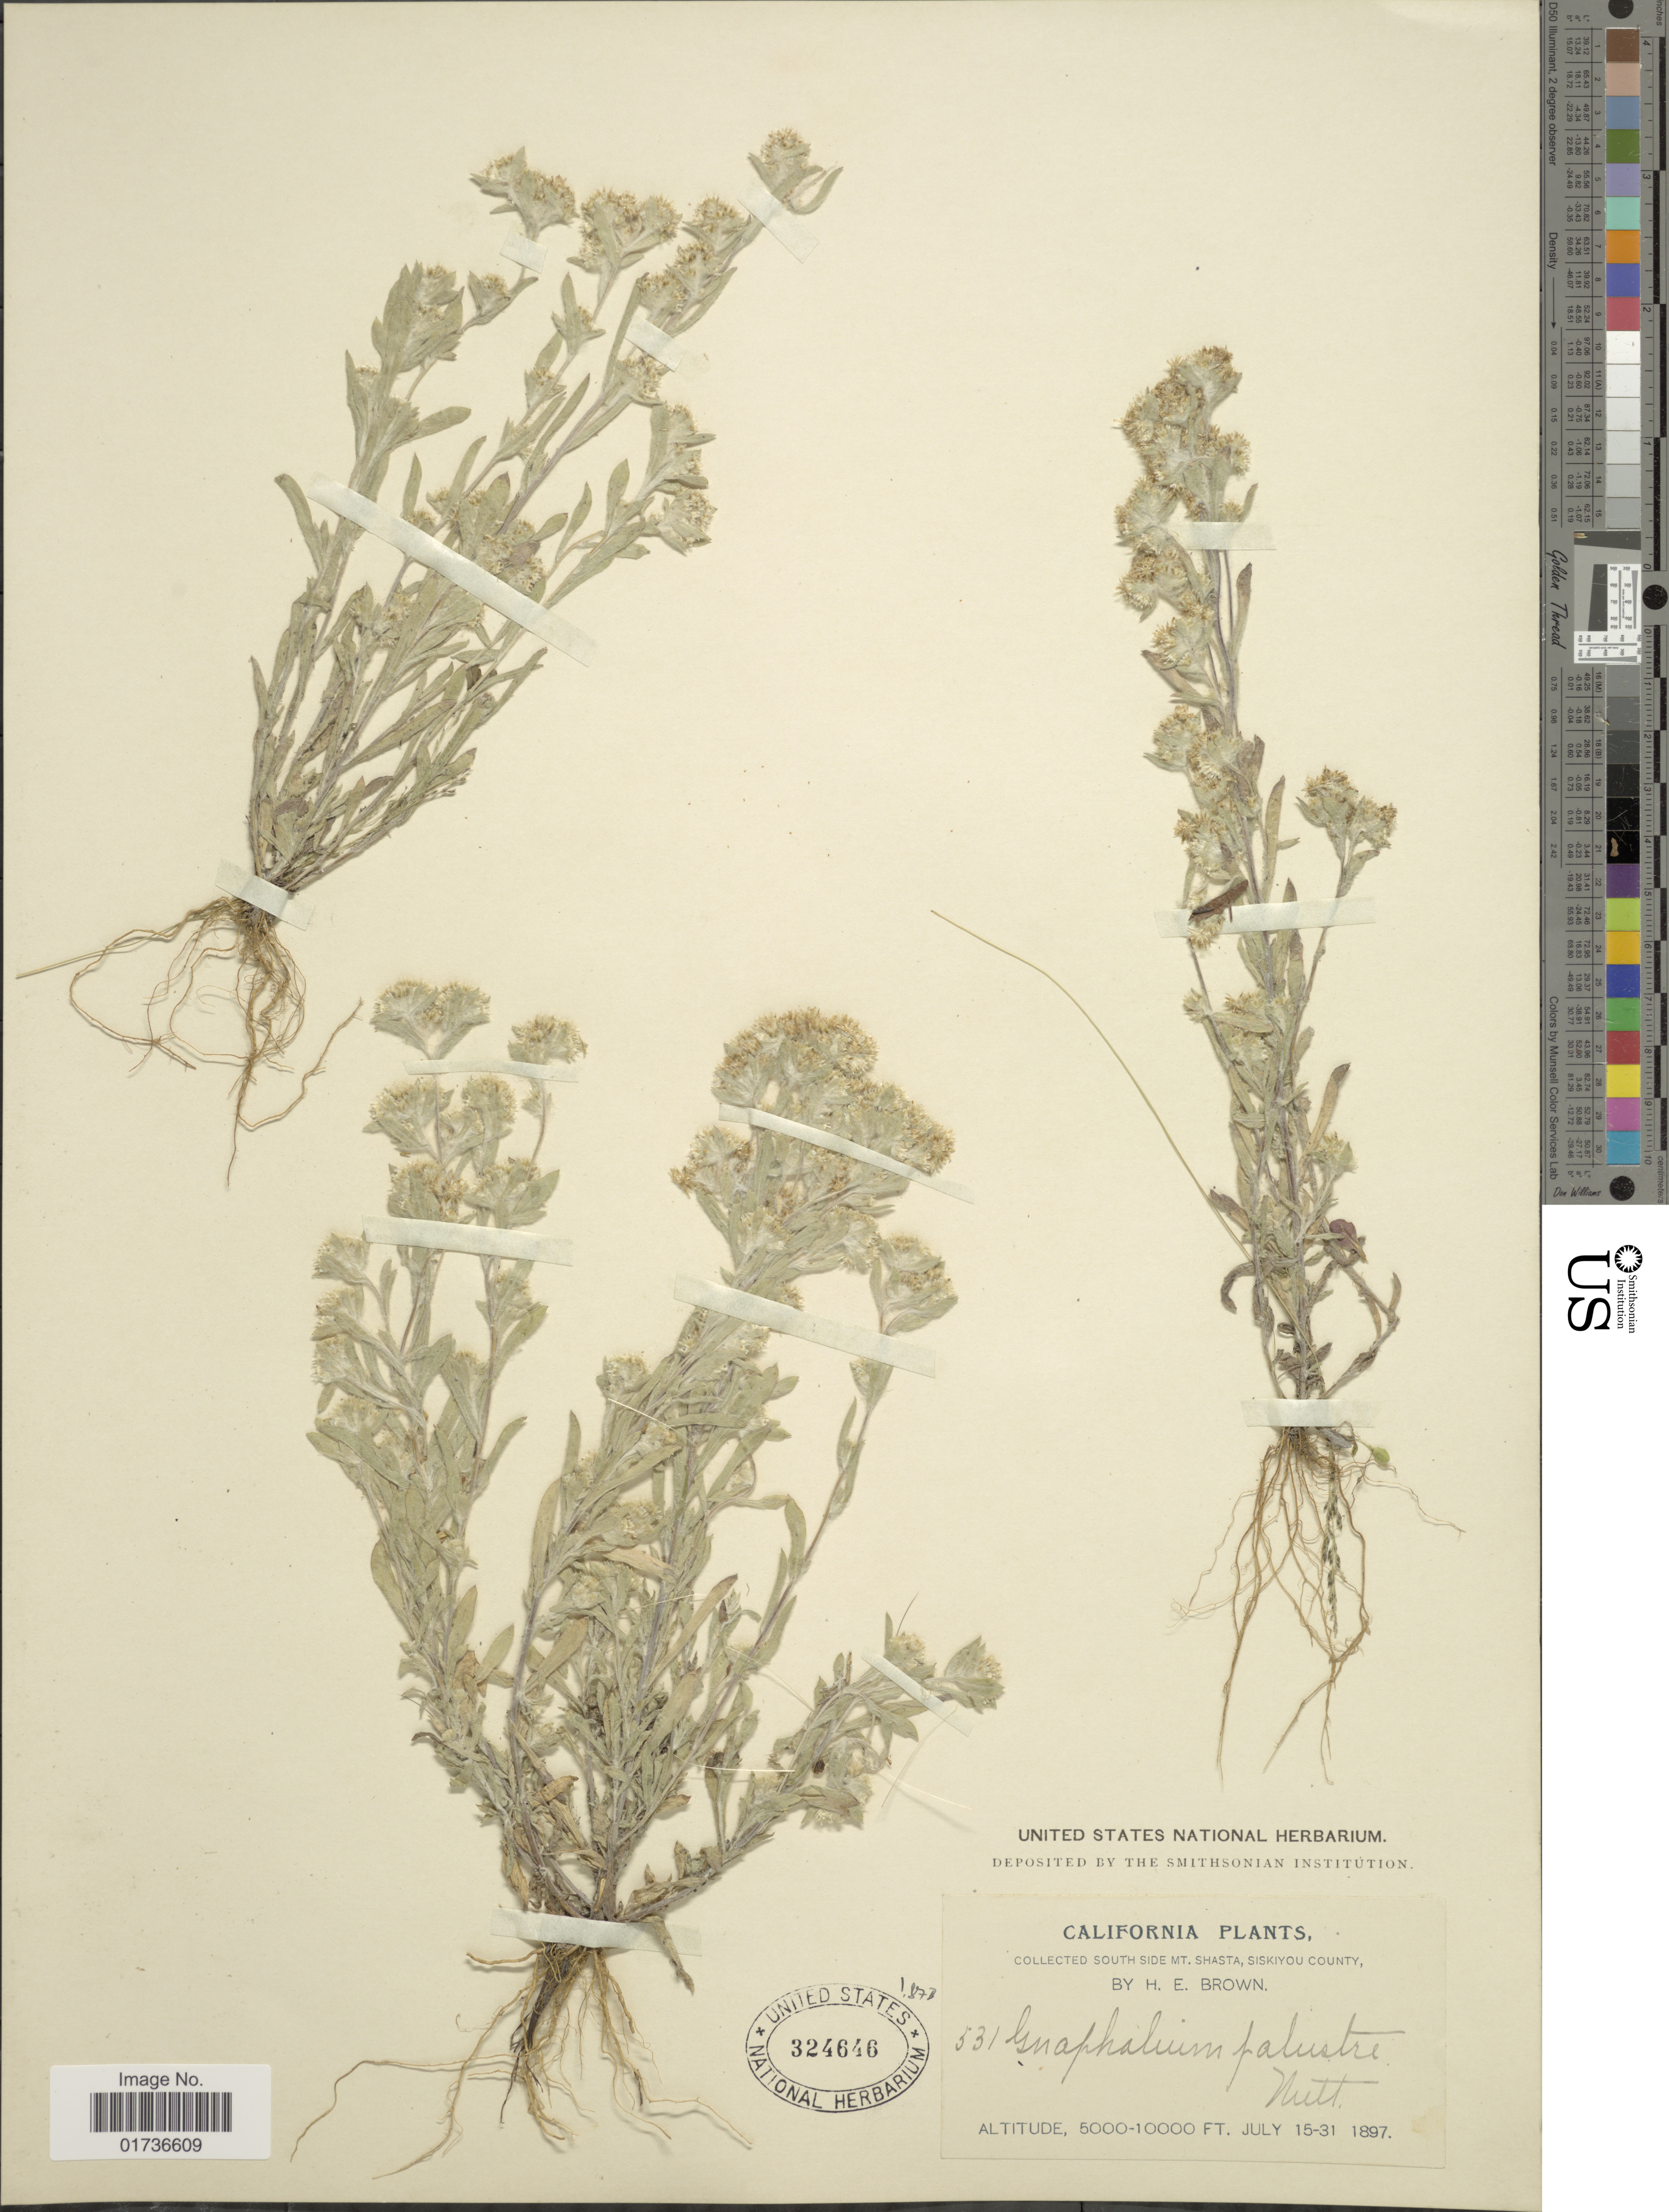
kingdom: Plantae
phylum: Tracheophyta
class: Magnoliopsida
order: Asterales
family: Asteraceae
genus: Gnaphalium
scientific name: Gnaphalium palustre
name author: Nutt.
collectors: H. E. Brown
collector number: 531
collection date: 1897-07-15/1897-07-31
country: United States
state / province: California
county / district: Siskiyou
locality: South side Mt Shasta, Siskiyou County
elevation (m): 1524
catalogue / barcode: US 324646